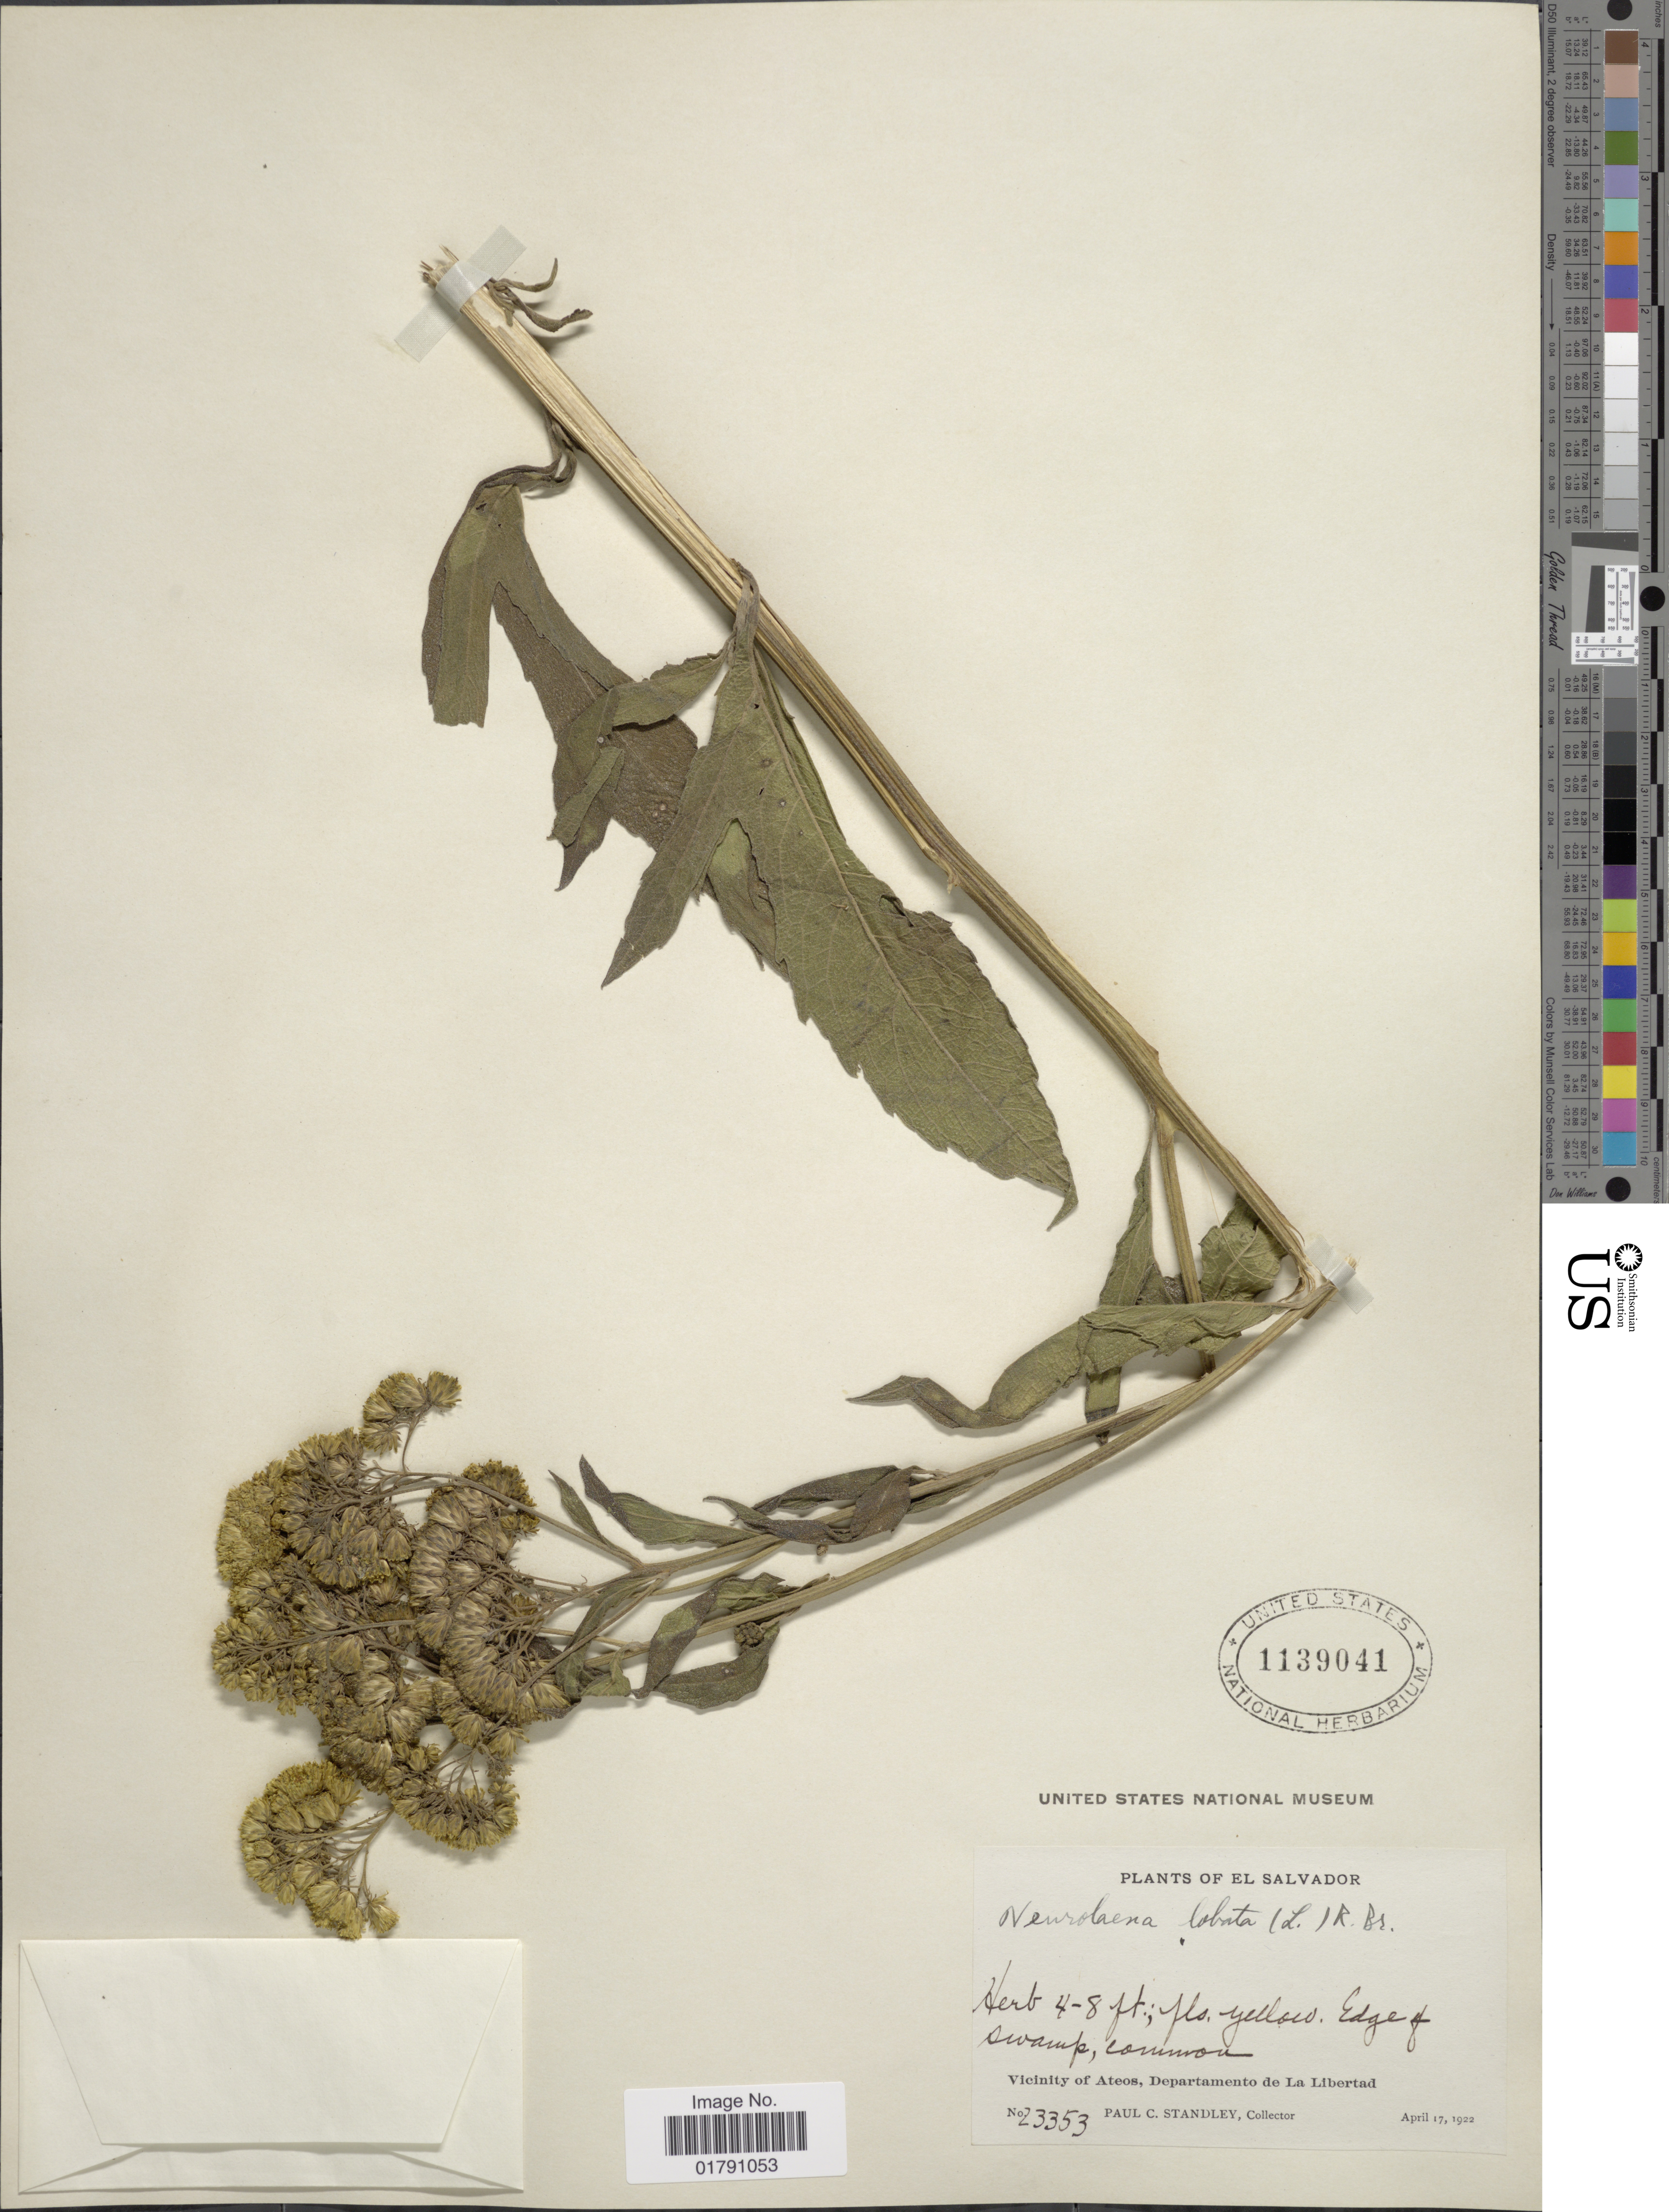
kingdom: Plantae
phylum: Tracheophyta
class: Magnoliopsida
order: Asterales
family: Asteraceae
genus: Neurolaena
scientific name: Neurolaena lobata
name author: (L.) R. Br. ex Cass.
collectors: P. C. Standley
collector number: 23353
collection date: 1922-04-17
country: El Salvador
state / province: La Libertad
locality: Vicinity of Ateos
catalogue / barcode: US 1139041